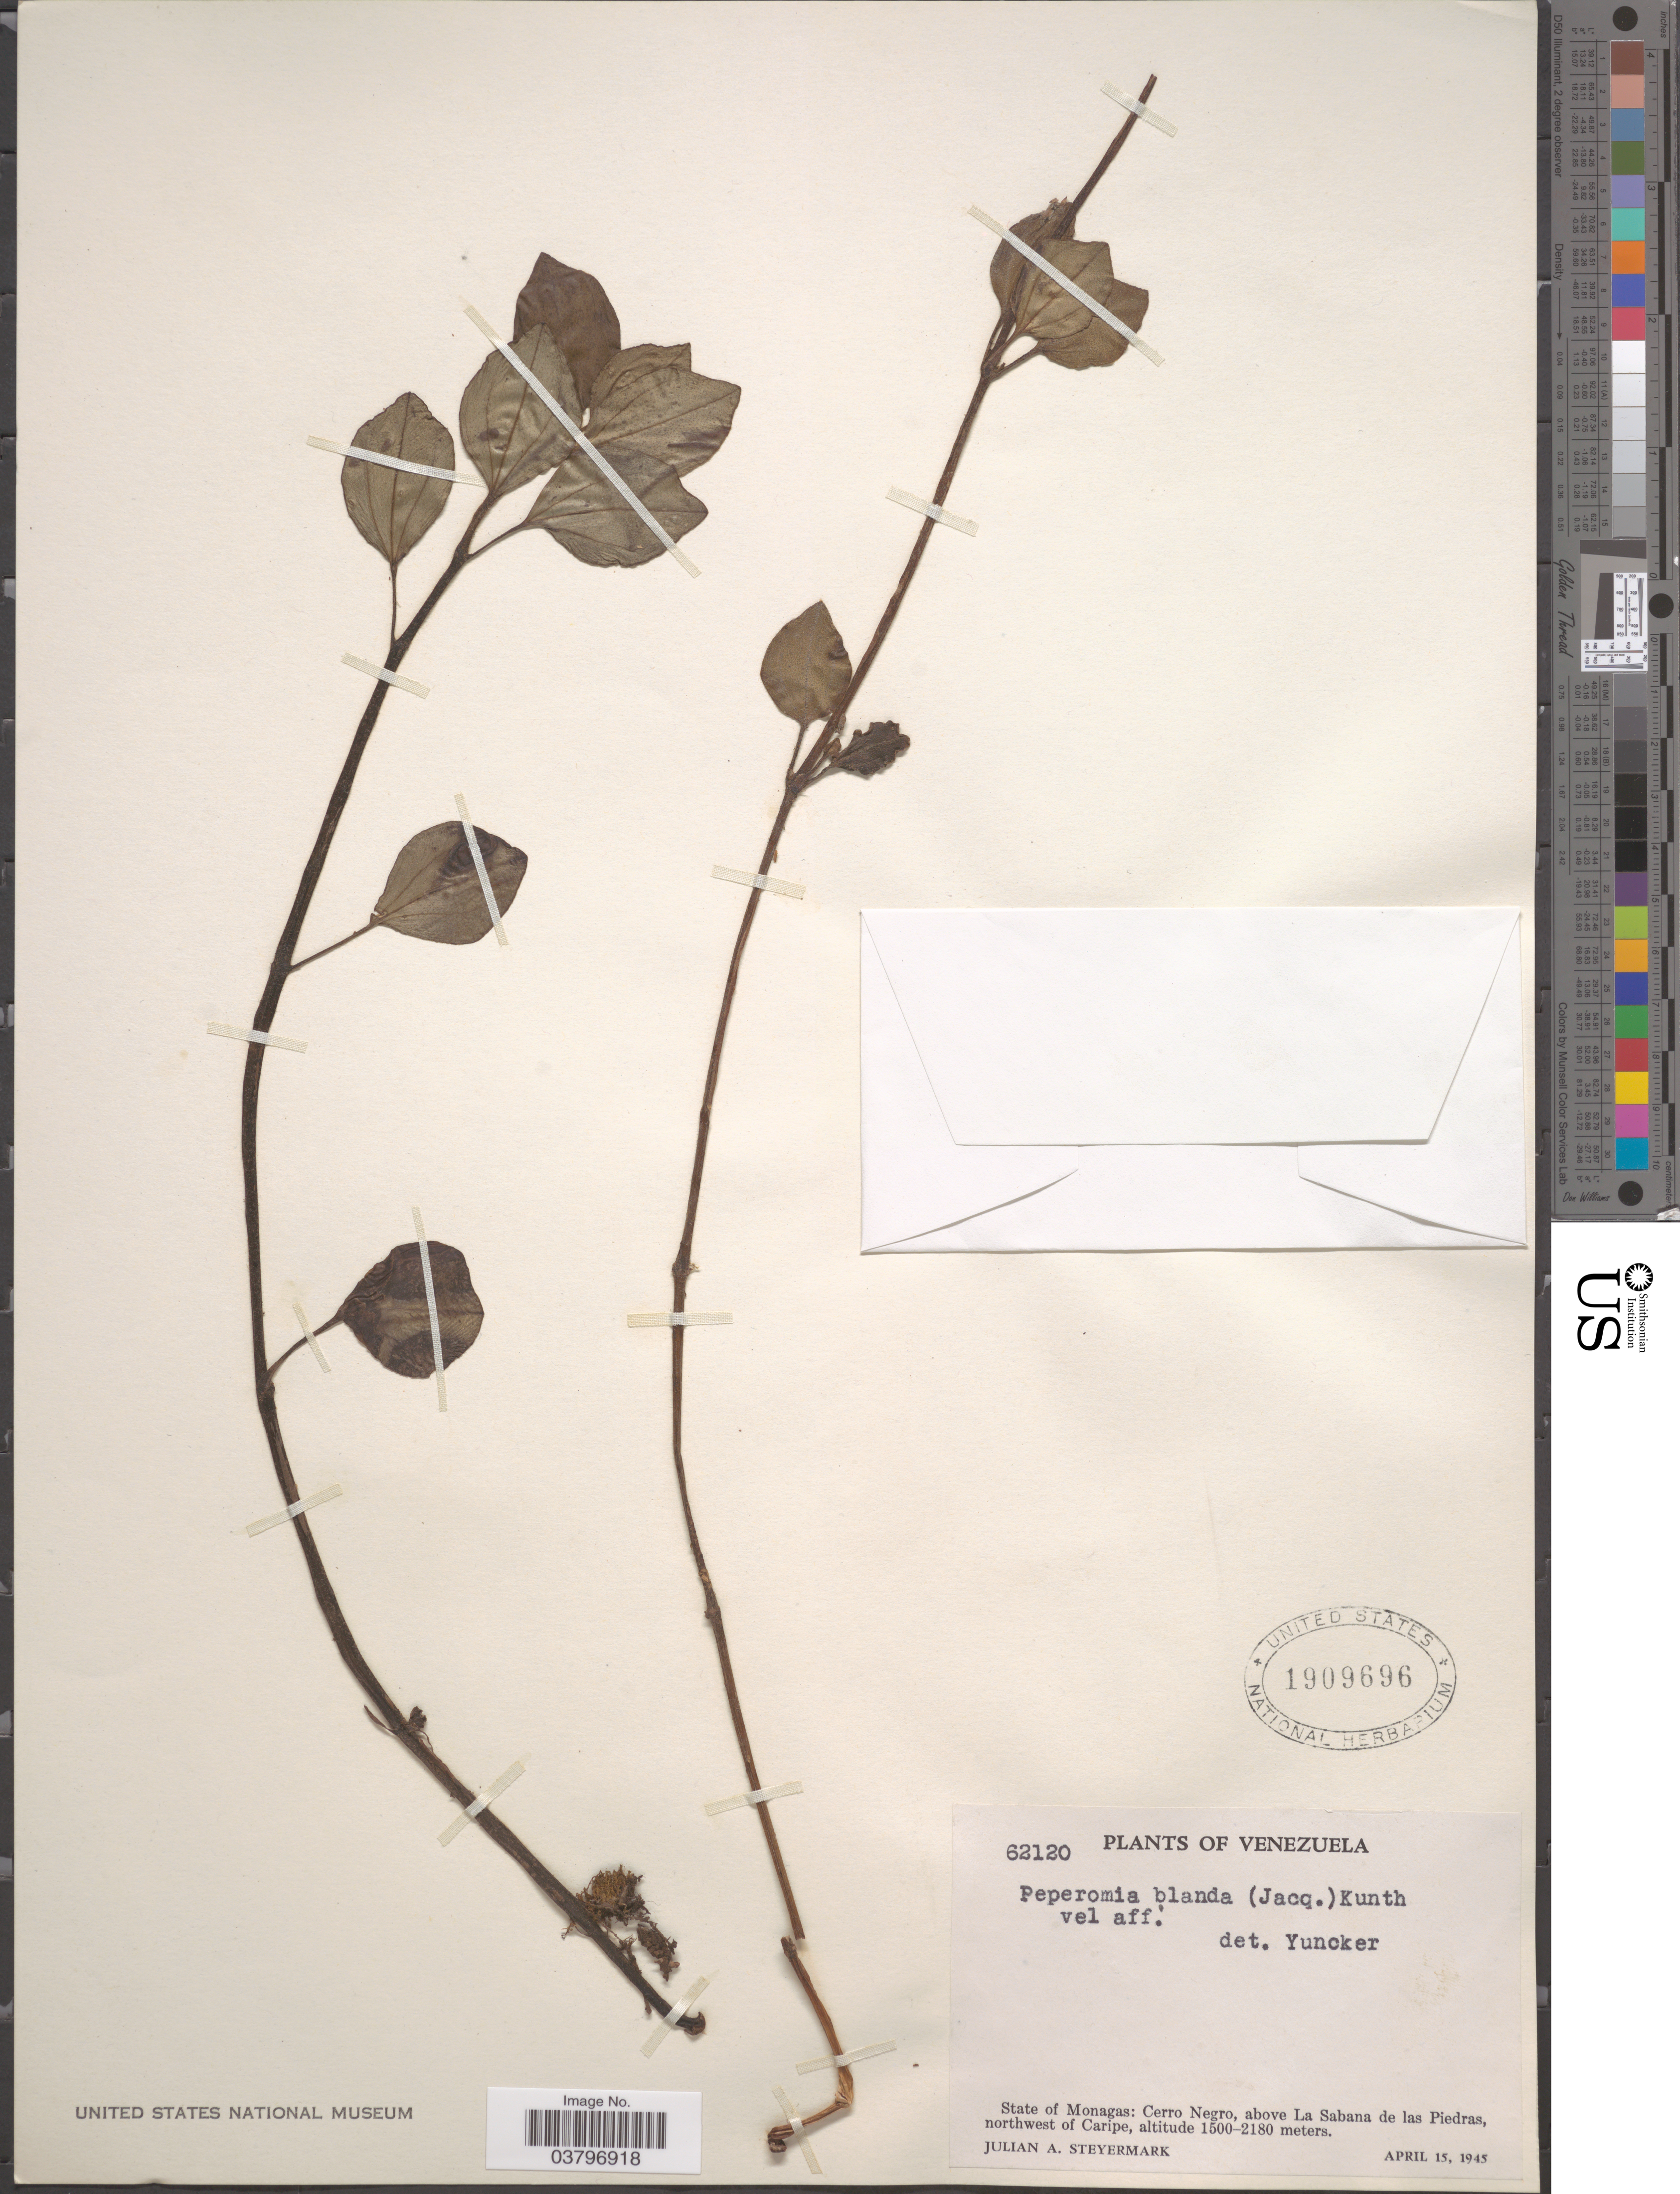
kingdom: Plantae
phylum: Tracheophyta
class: Magnoliopsida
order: Piperales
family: Piperaceae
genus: Peperomia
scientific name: Peperomia blanda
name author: (Jacq.) Kunth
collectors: J. Steyermark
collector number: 62120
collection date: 1945-04-15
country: Venezuela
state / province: Monagas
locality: Cerro Negro, above La Sabana de las Piedras, northwest of Caripe.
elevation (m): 1500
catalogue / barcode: US 1909696